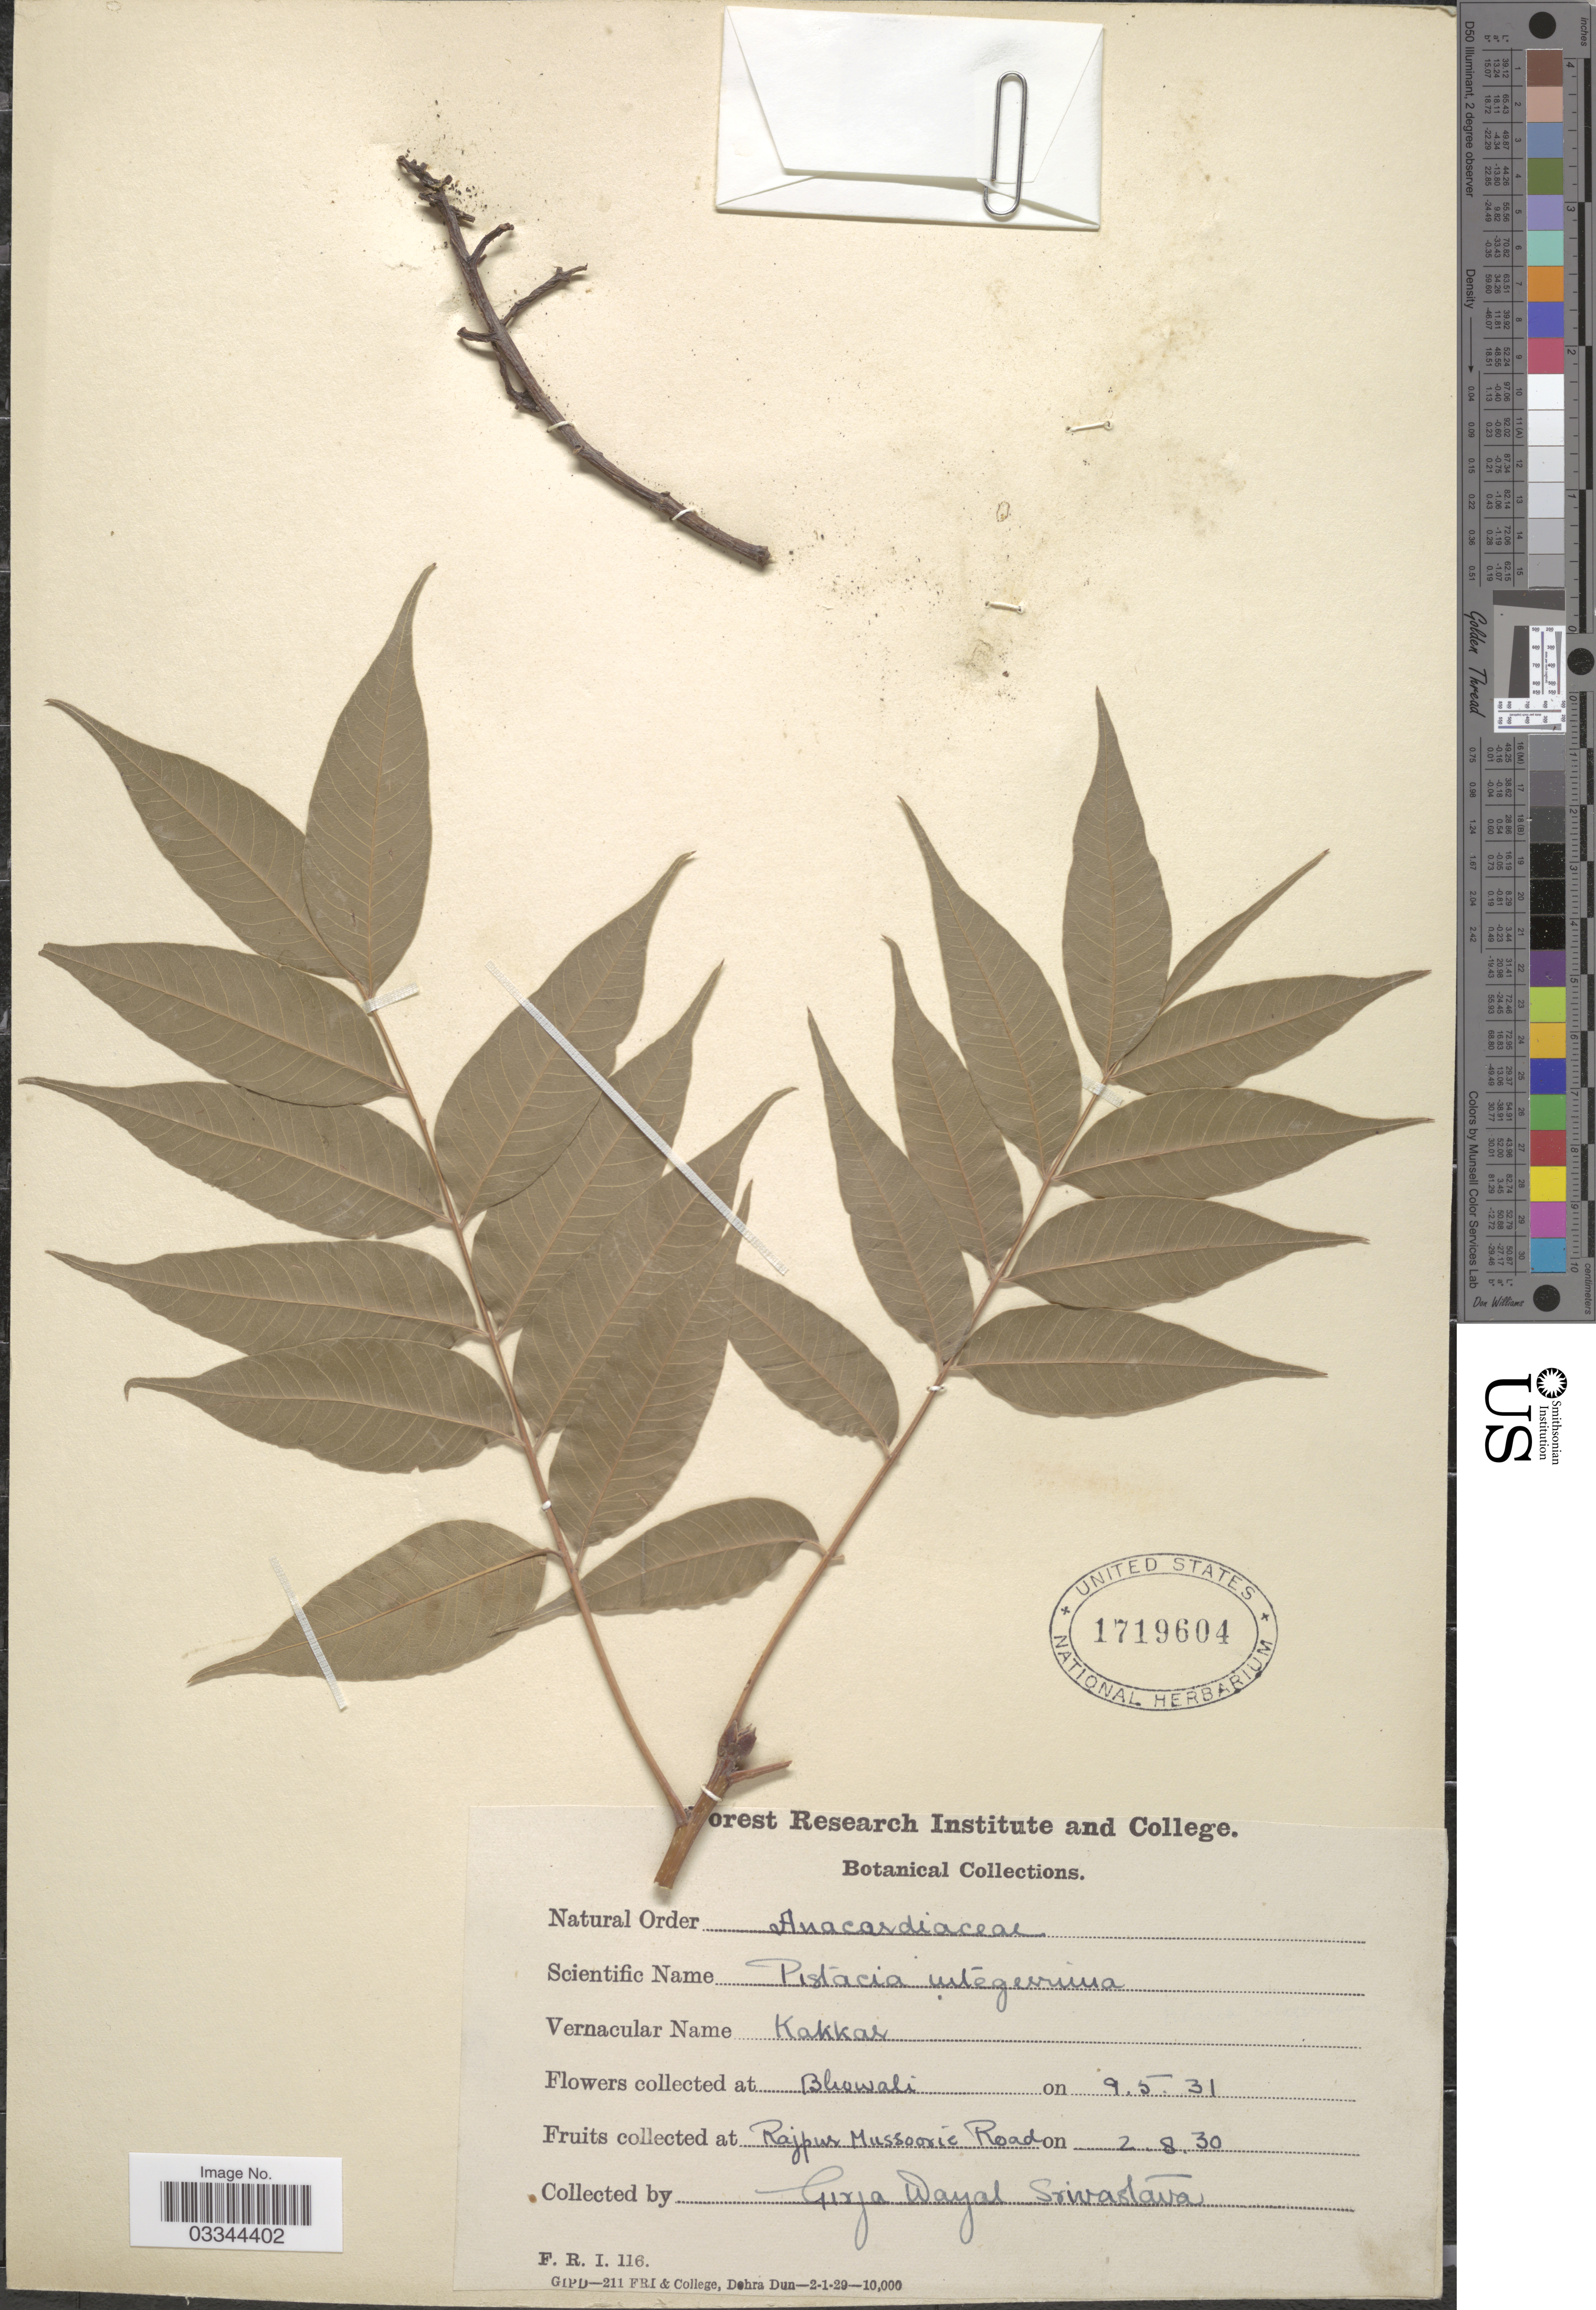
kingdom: Plantae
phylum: Tracheophyta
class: Magnoliopsida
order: Sapindales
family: Anacardiaceae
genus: Pistacia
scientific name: Pistacia integerrima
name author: J. L. Stewart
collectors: G. Srivastava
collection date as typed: Transcribed d/m/y: 2/8/30 to 9/5/31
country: India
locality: Bhowali, Rajpur Mussoorie Road.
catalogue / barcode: US 1719604